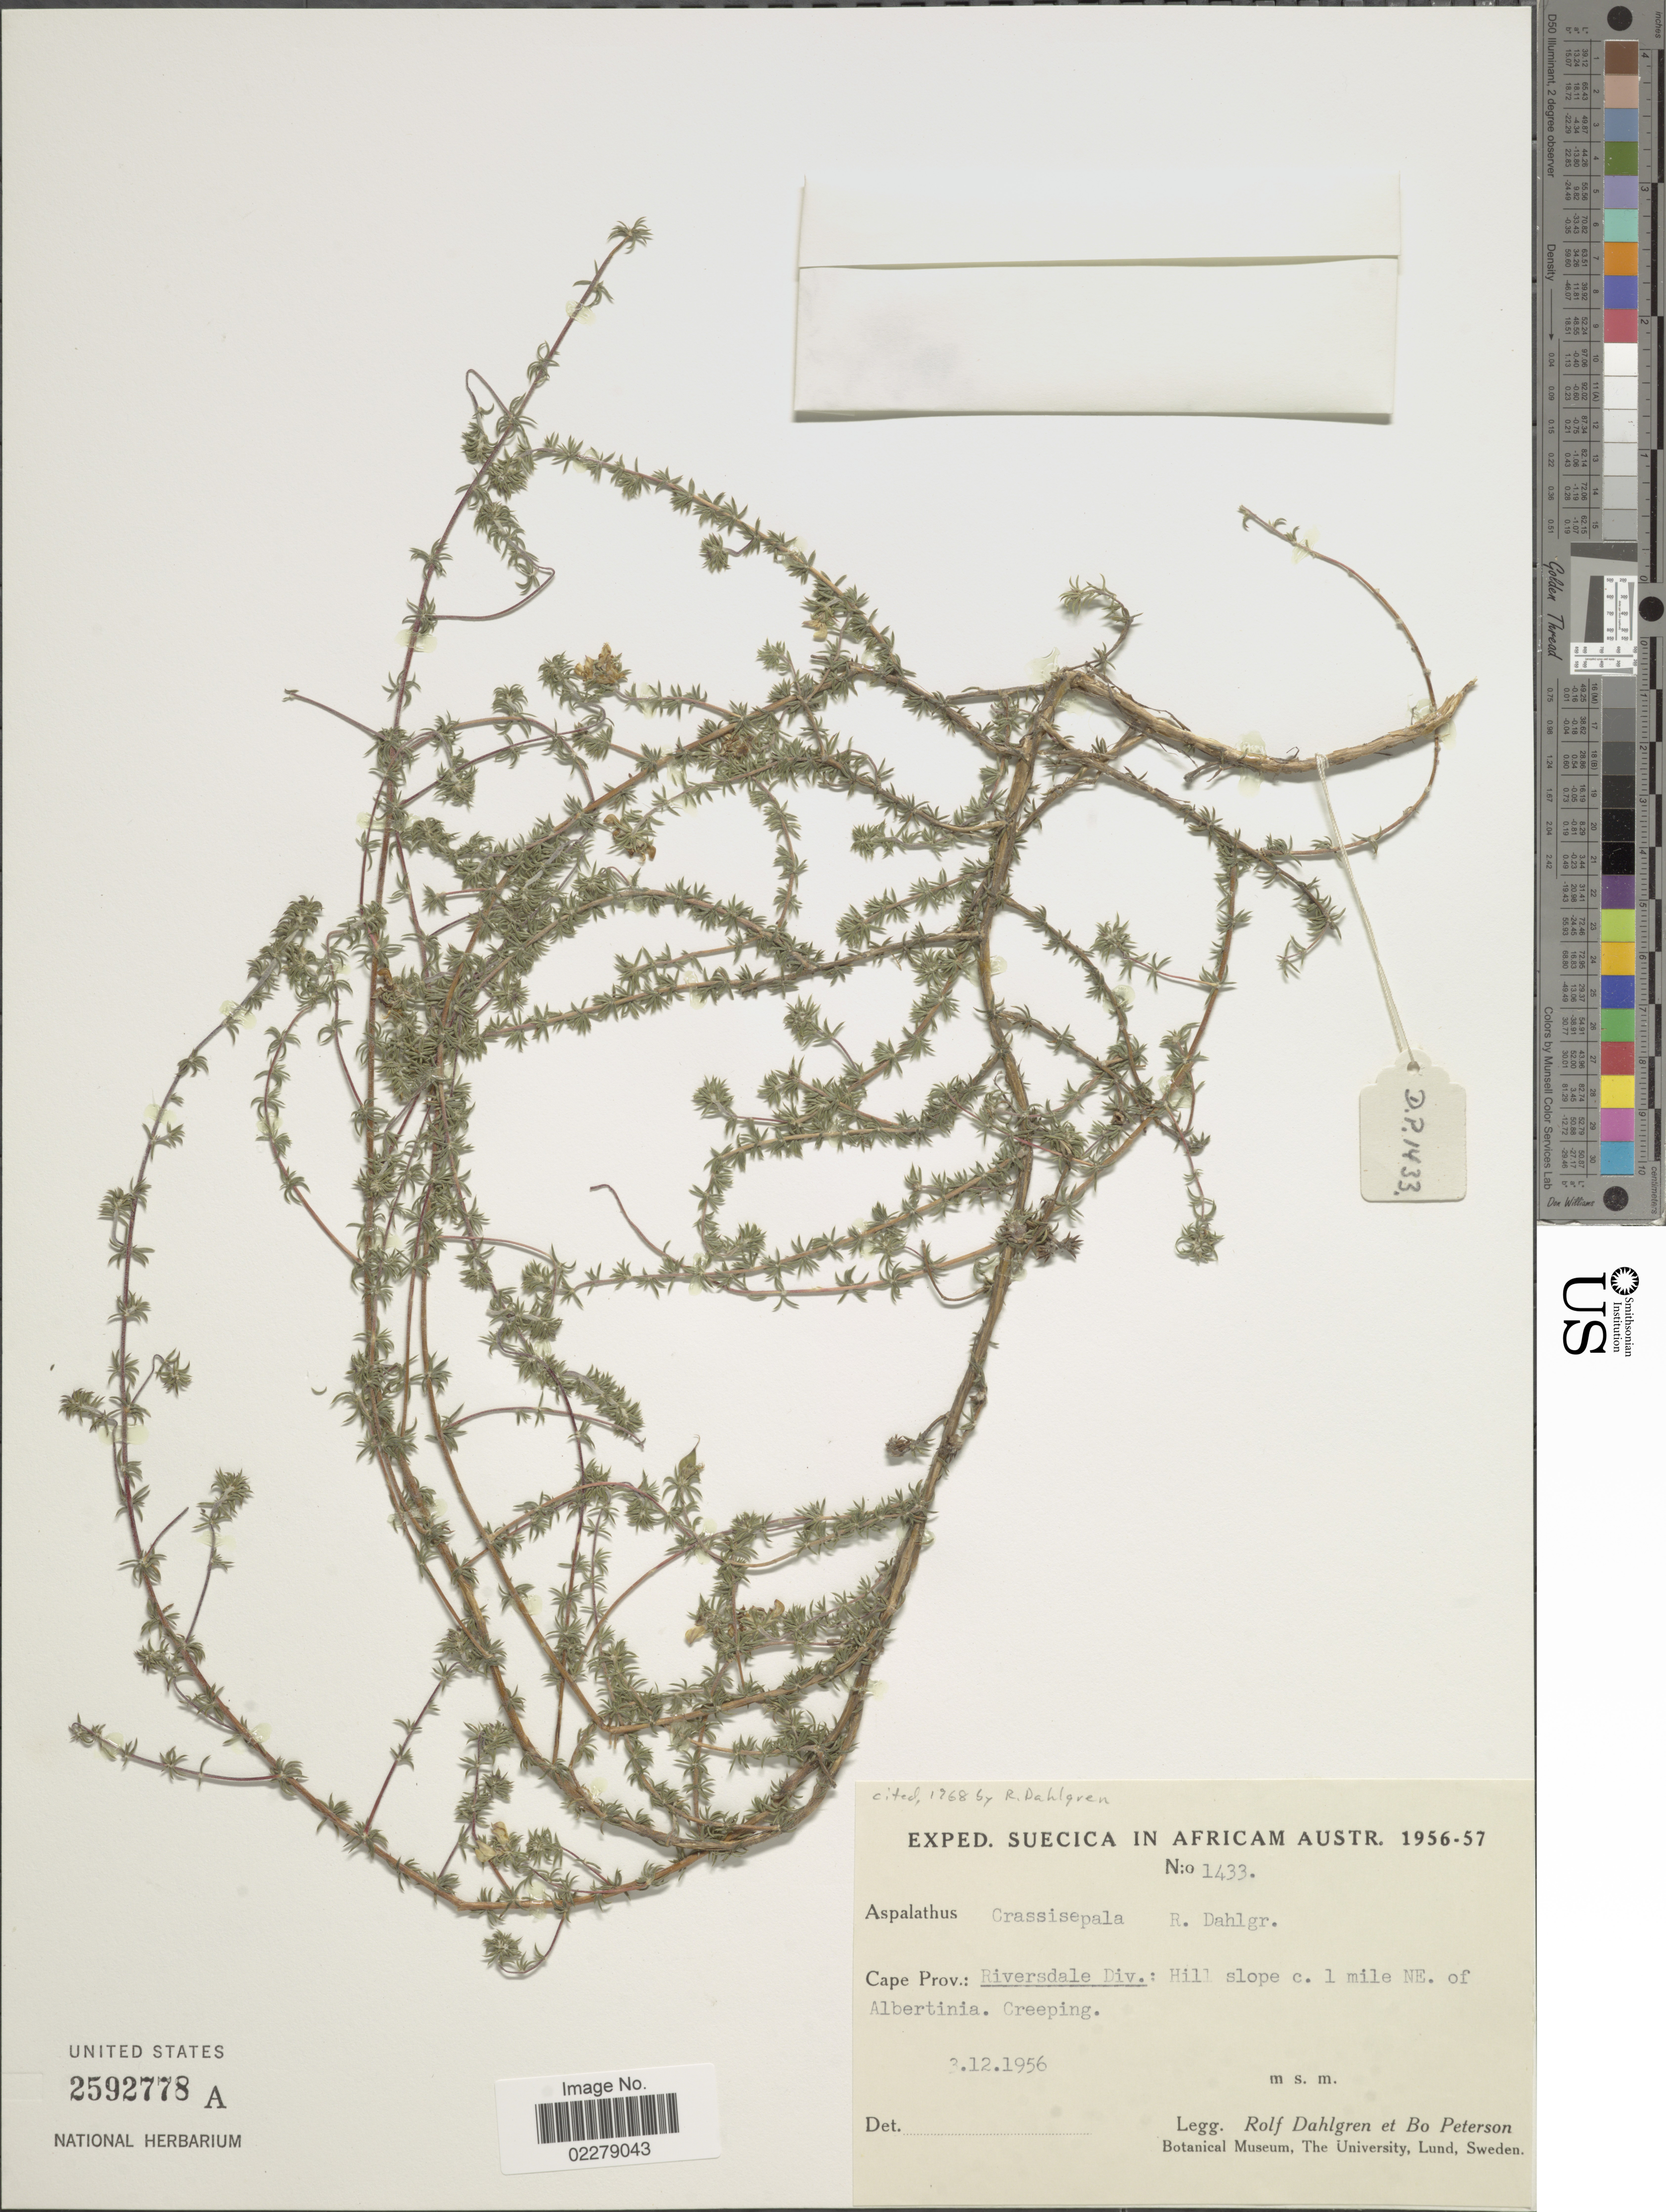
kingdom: Plantae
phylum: Tracheophyta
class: Magnoliopsida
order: Fabales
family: Fabaceae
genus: Aspalathus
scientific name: Aspalathus crassisepala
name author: R. Dahlgren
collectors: R. Dahlgren & B. H. Peterson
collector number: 1433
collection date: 1956-12-03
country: South Africa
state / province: Western Cape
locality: Riversdale Div.: Hill slope c. 1 mile NE. of Albertinia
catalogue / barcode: US 2592778A